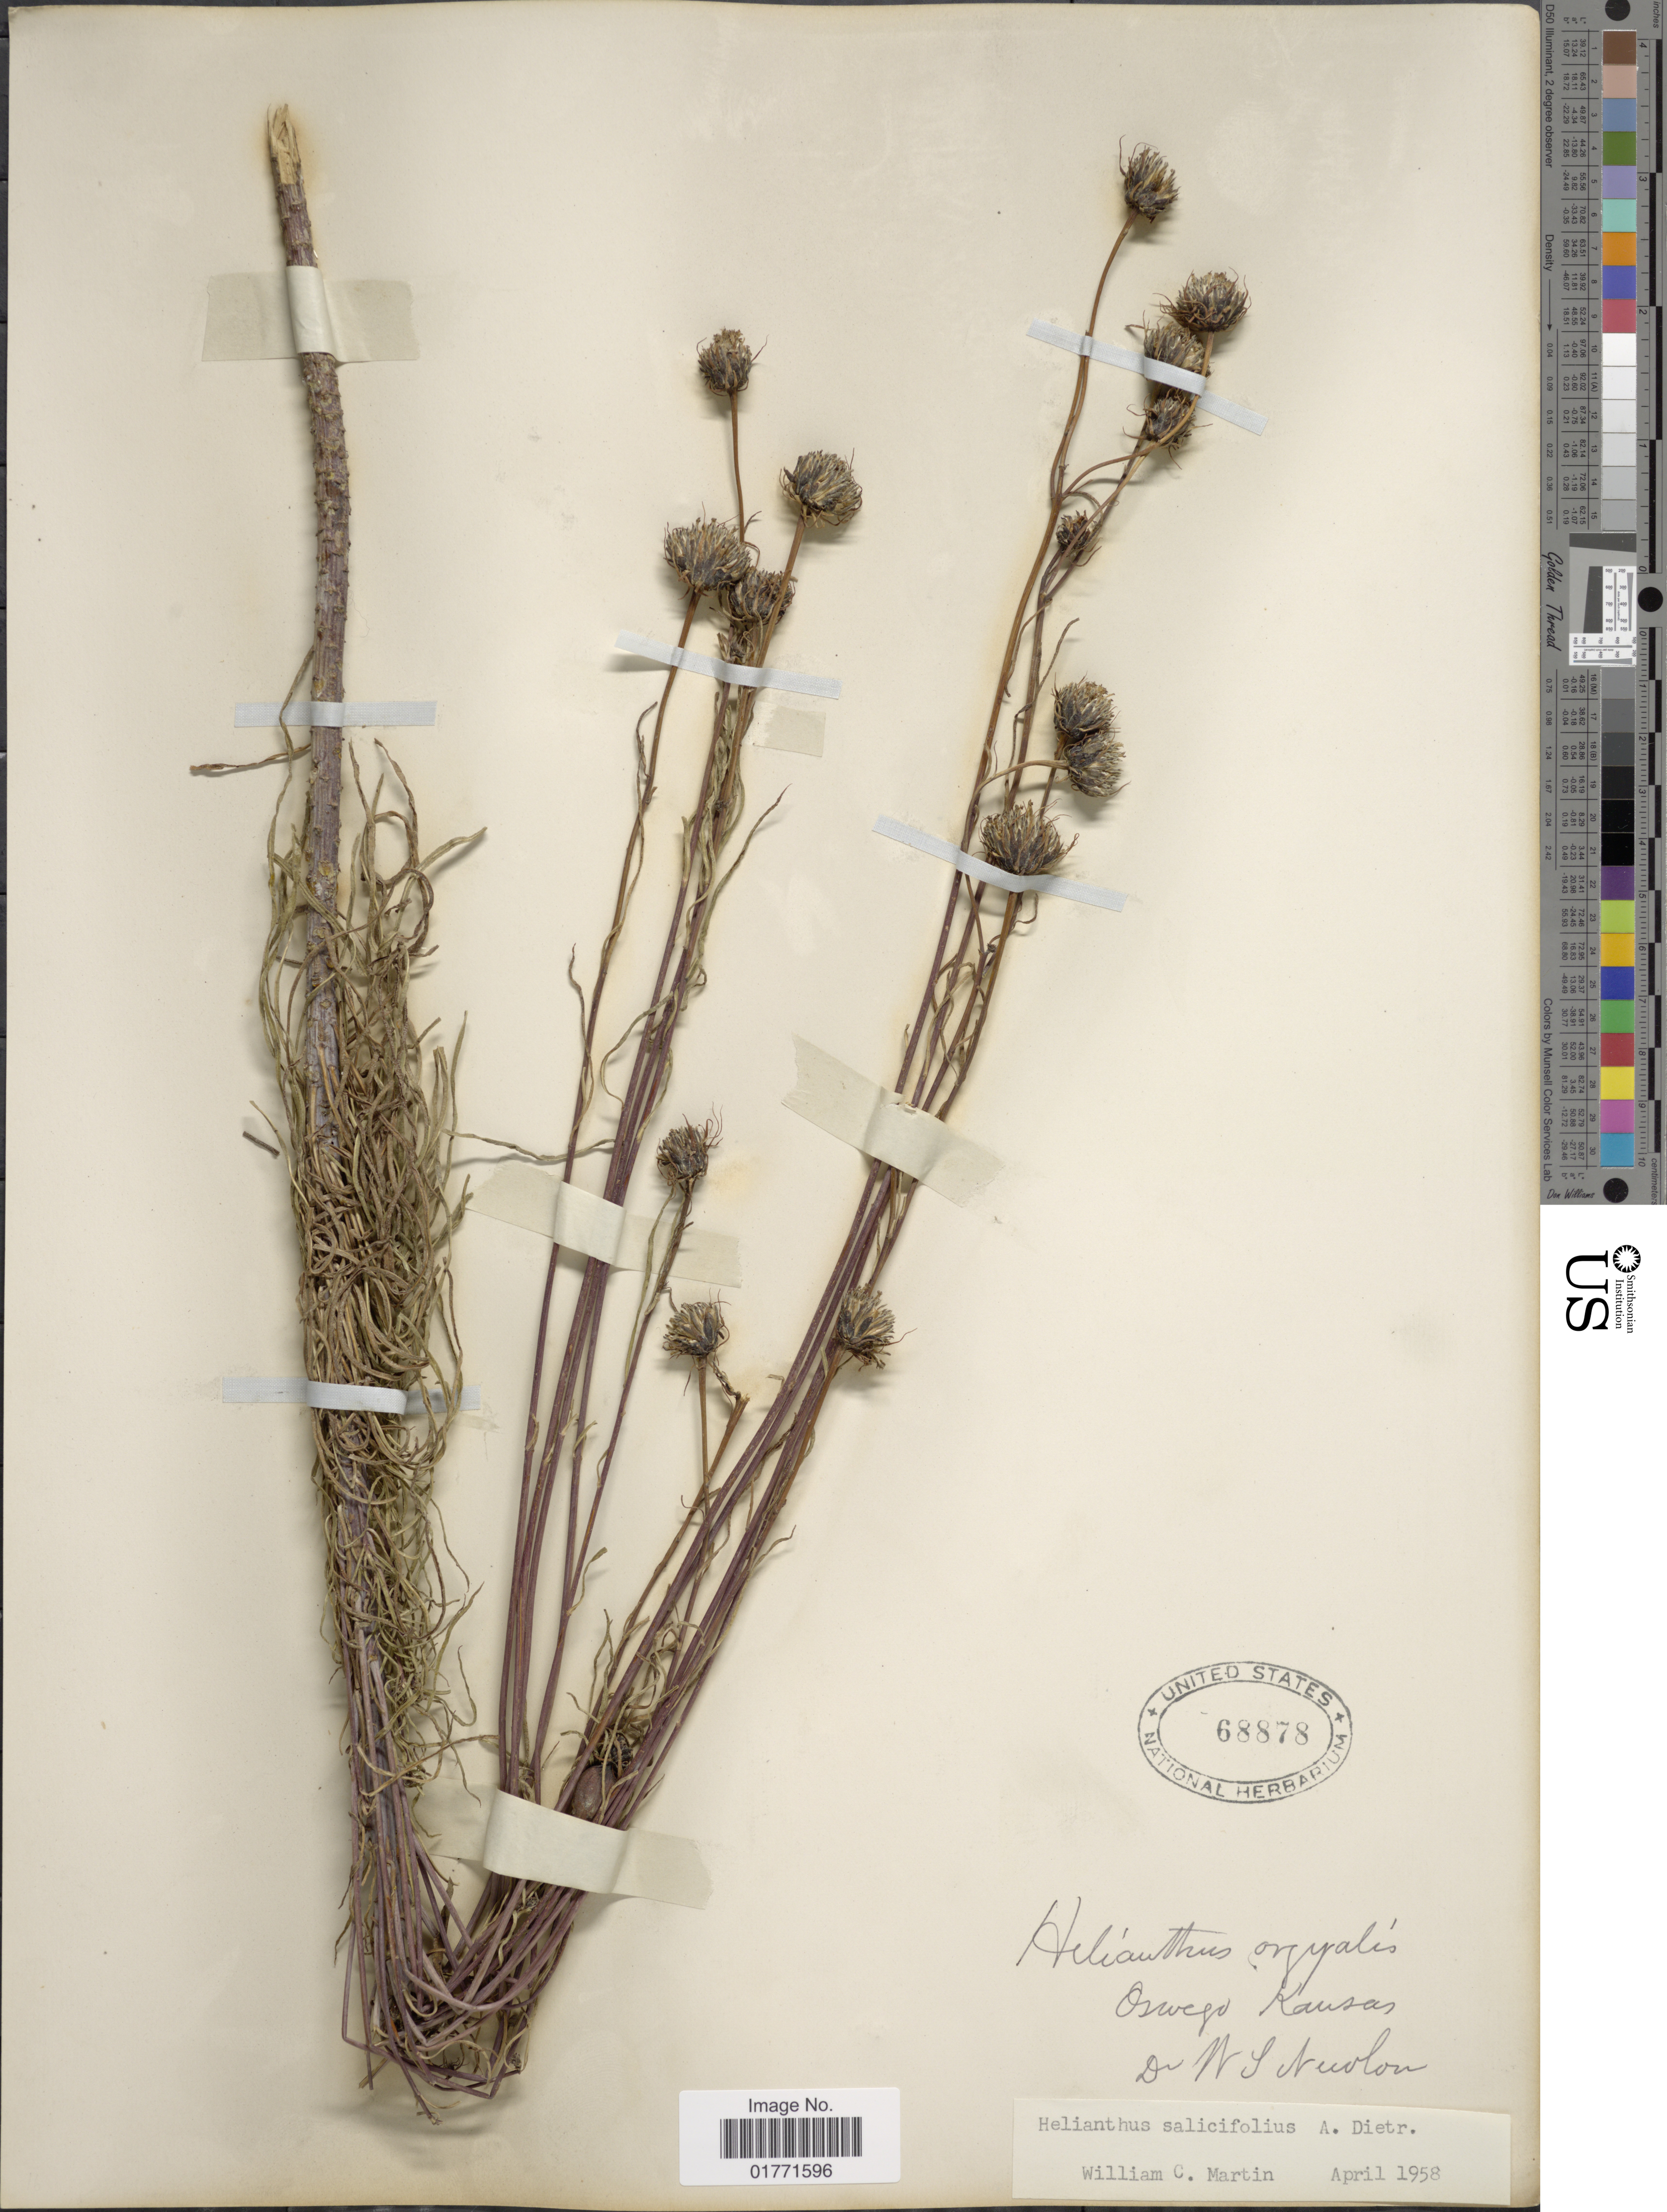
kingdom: Plantae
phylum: Tracheophyta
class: Magnoliopsida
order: Asterales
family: Asteraceae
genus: Helianthus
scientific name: Helianthus salicifolius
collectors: L. Newlon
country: United States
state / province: Kansas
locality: Oswega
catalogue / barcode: US 68878